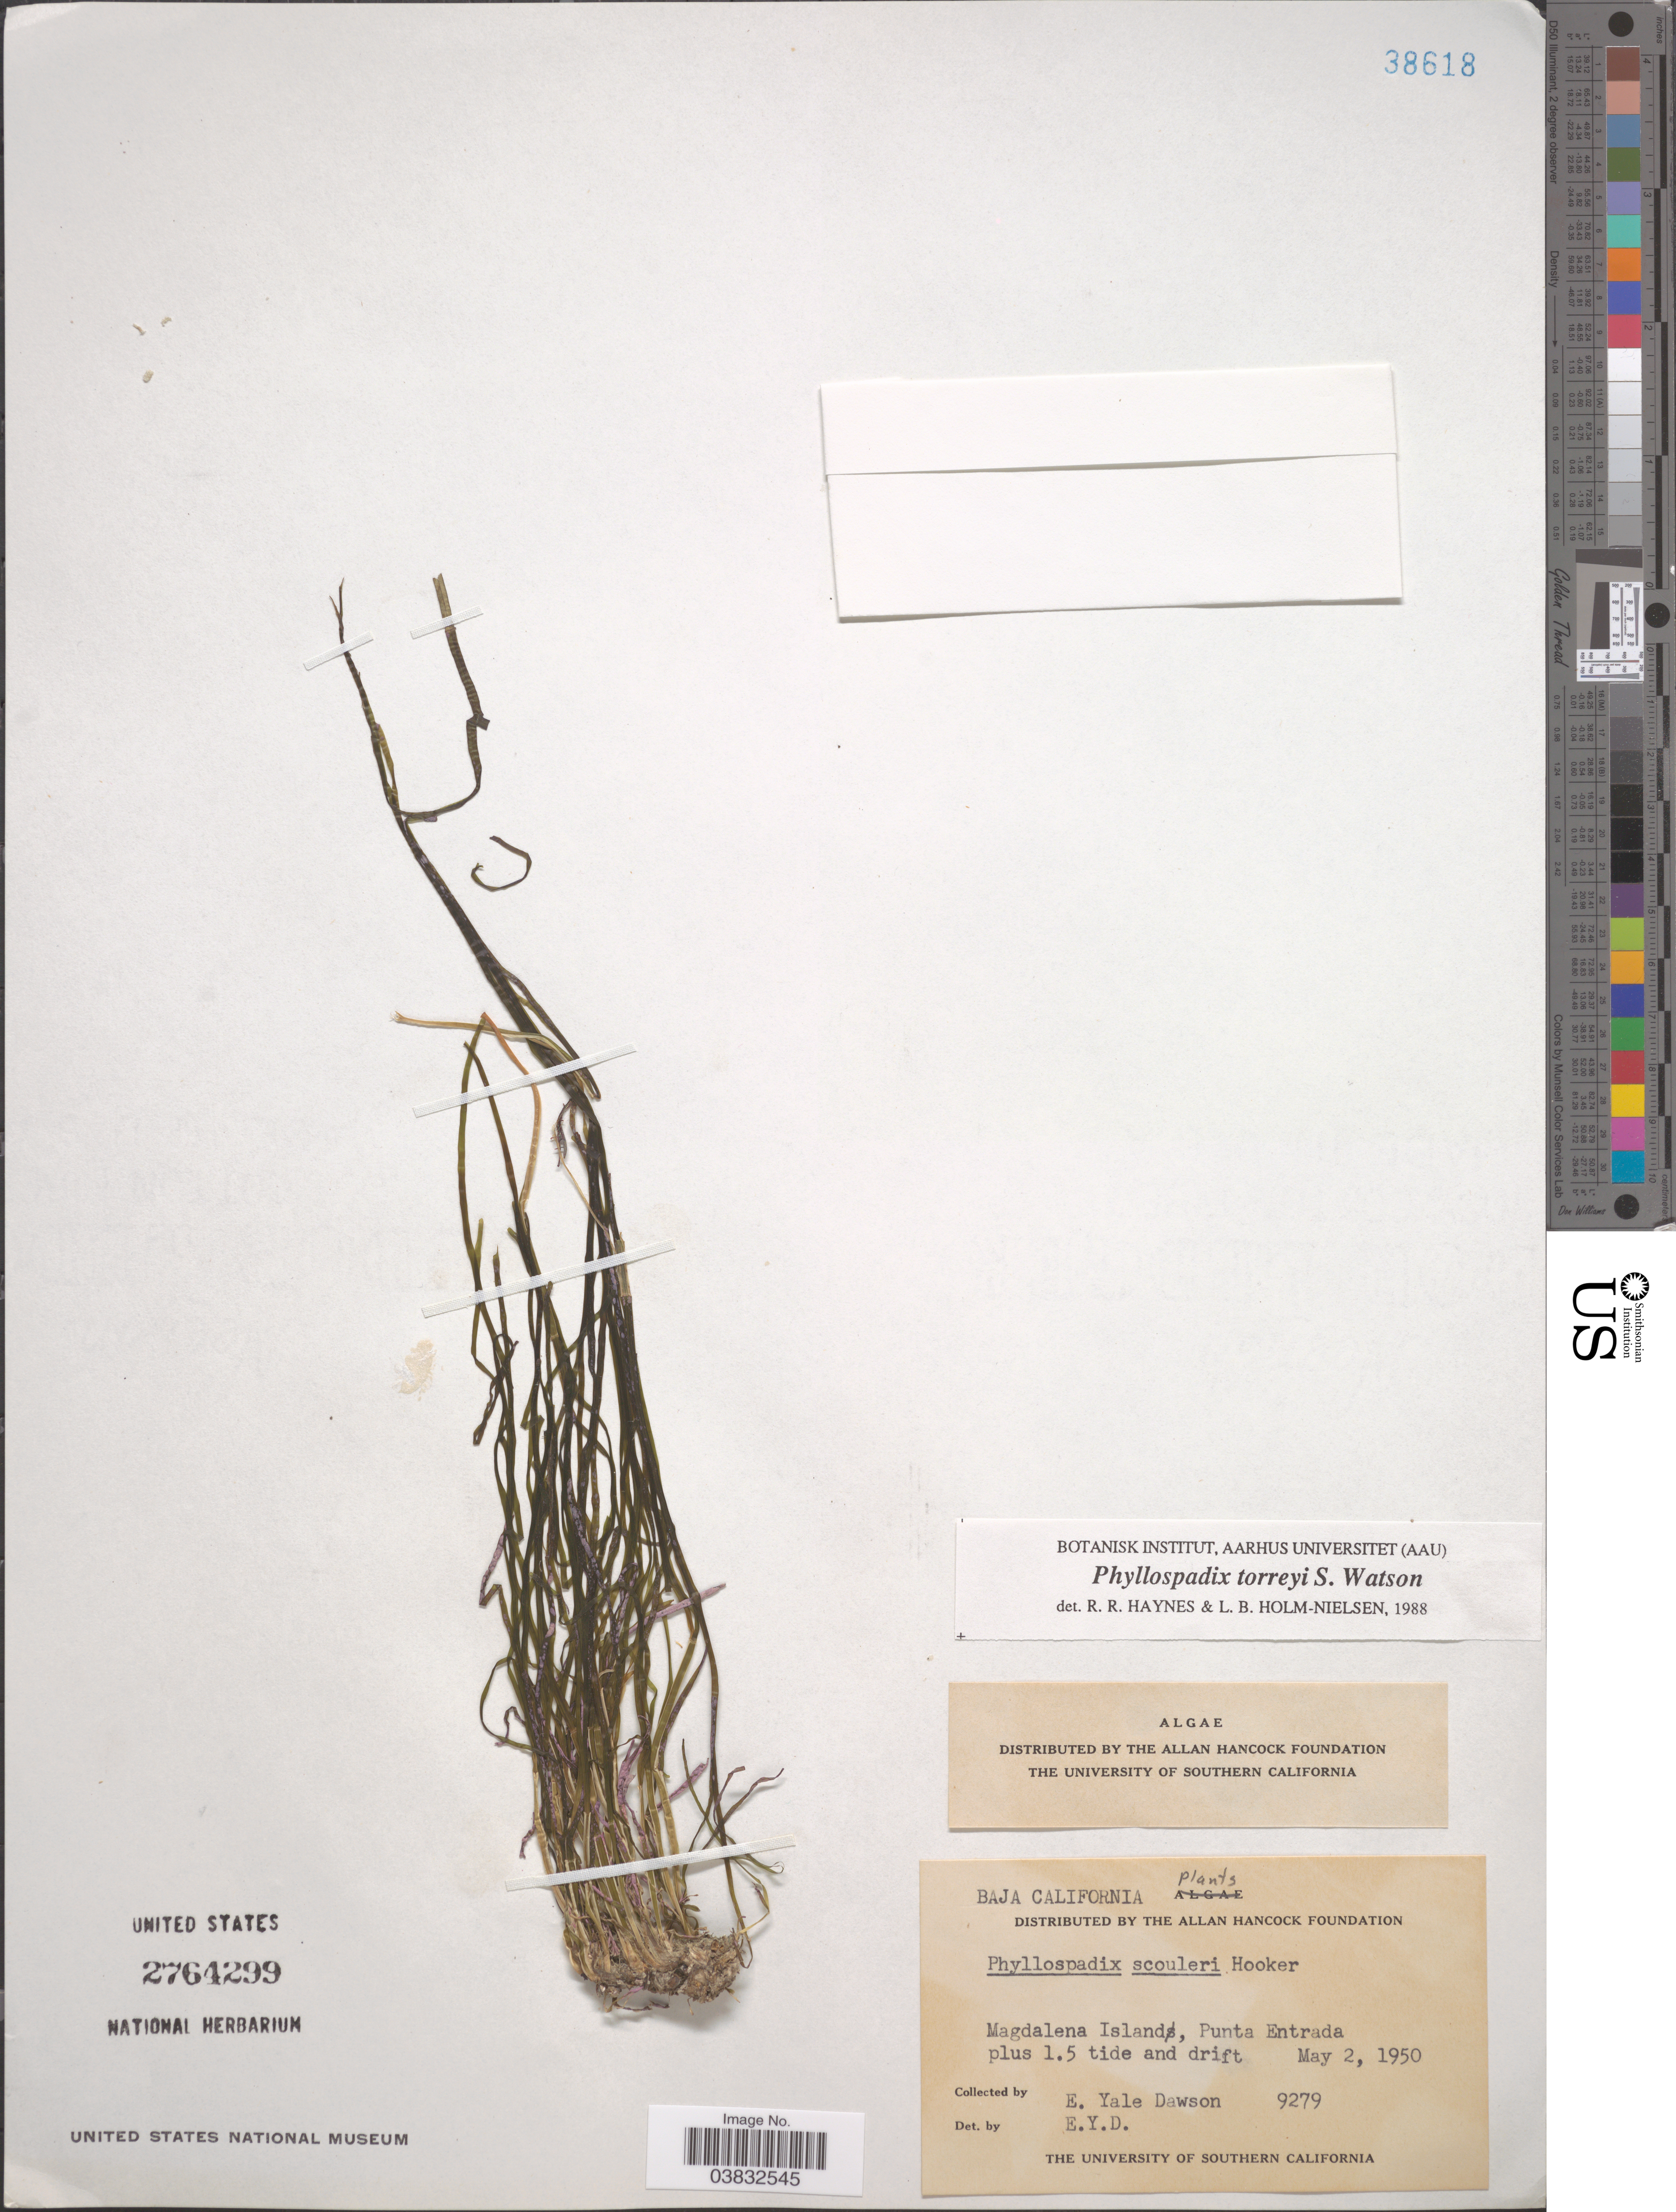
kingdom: Plantae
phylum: Tracheophyta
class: Liliopsida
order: Alismatales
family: Zosteraceae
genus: Phyllospadix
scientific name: Phyllospadix torreyi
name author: S. Watson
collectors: N. Yensen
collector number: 9279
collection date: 1950-05-02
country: Mexico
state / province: Baja California Sur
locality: Magdalena Island, Punta Entrada plus 1.5 tide and drift.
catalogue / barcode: US 2764299